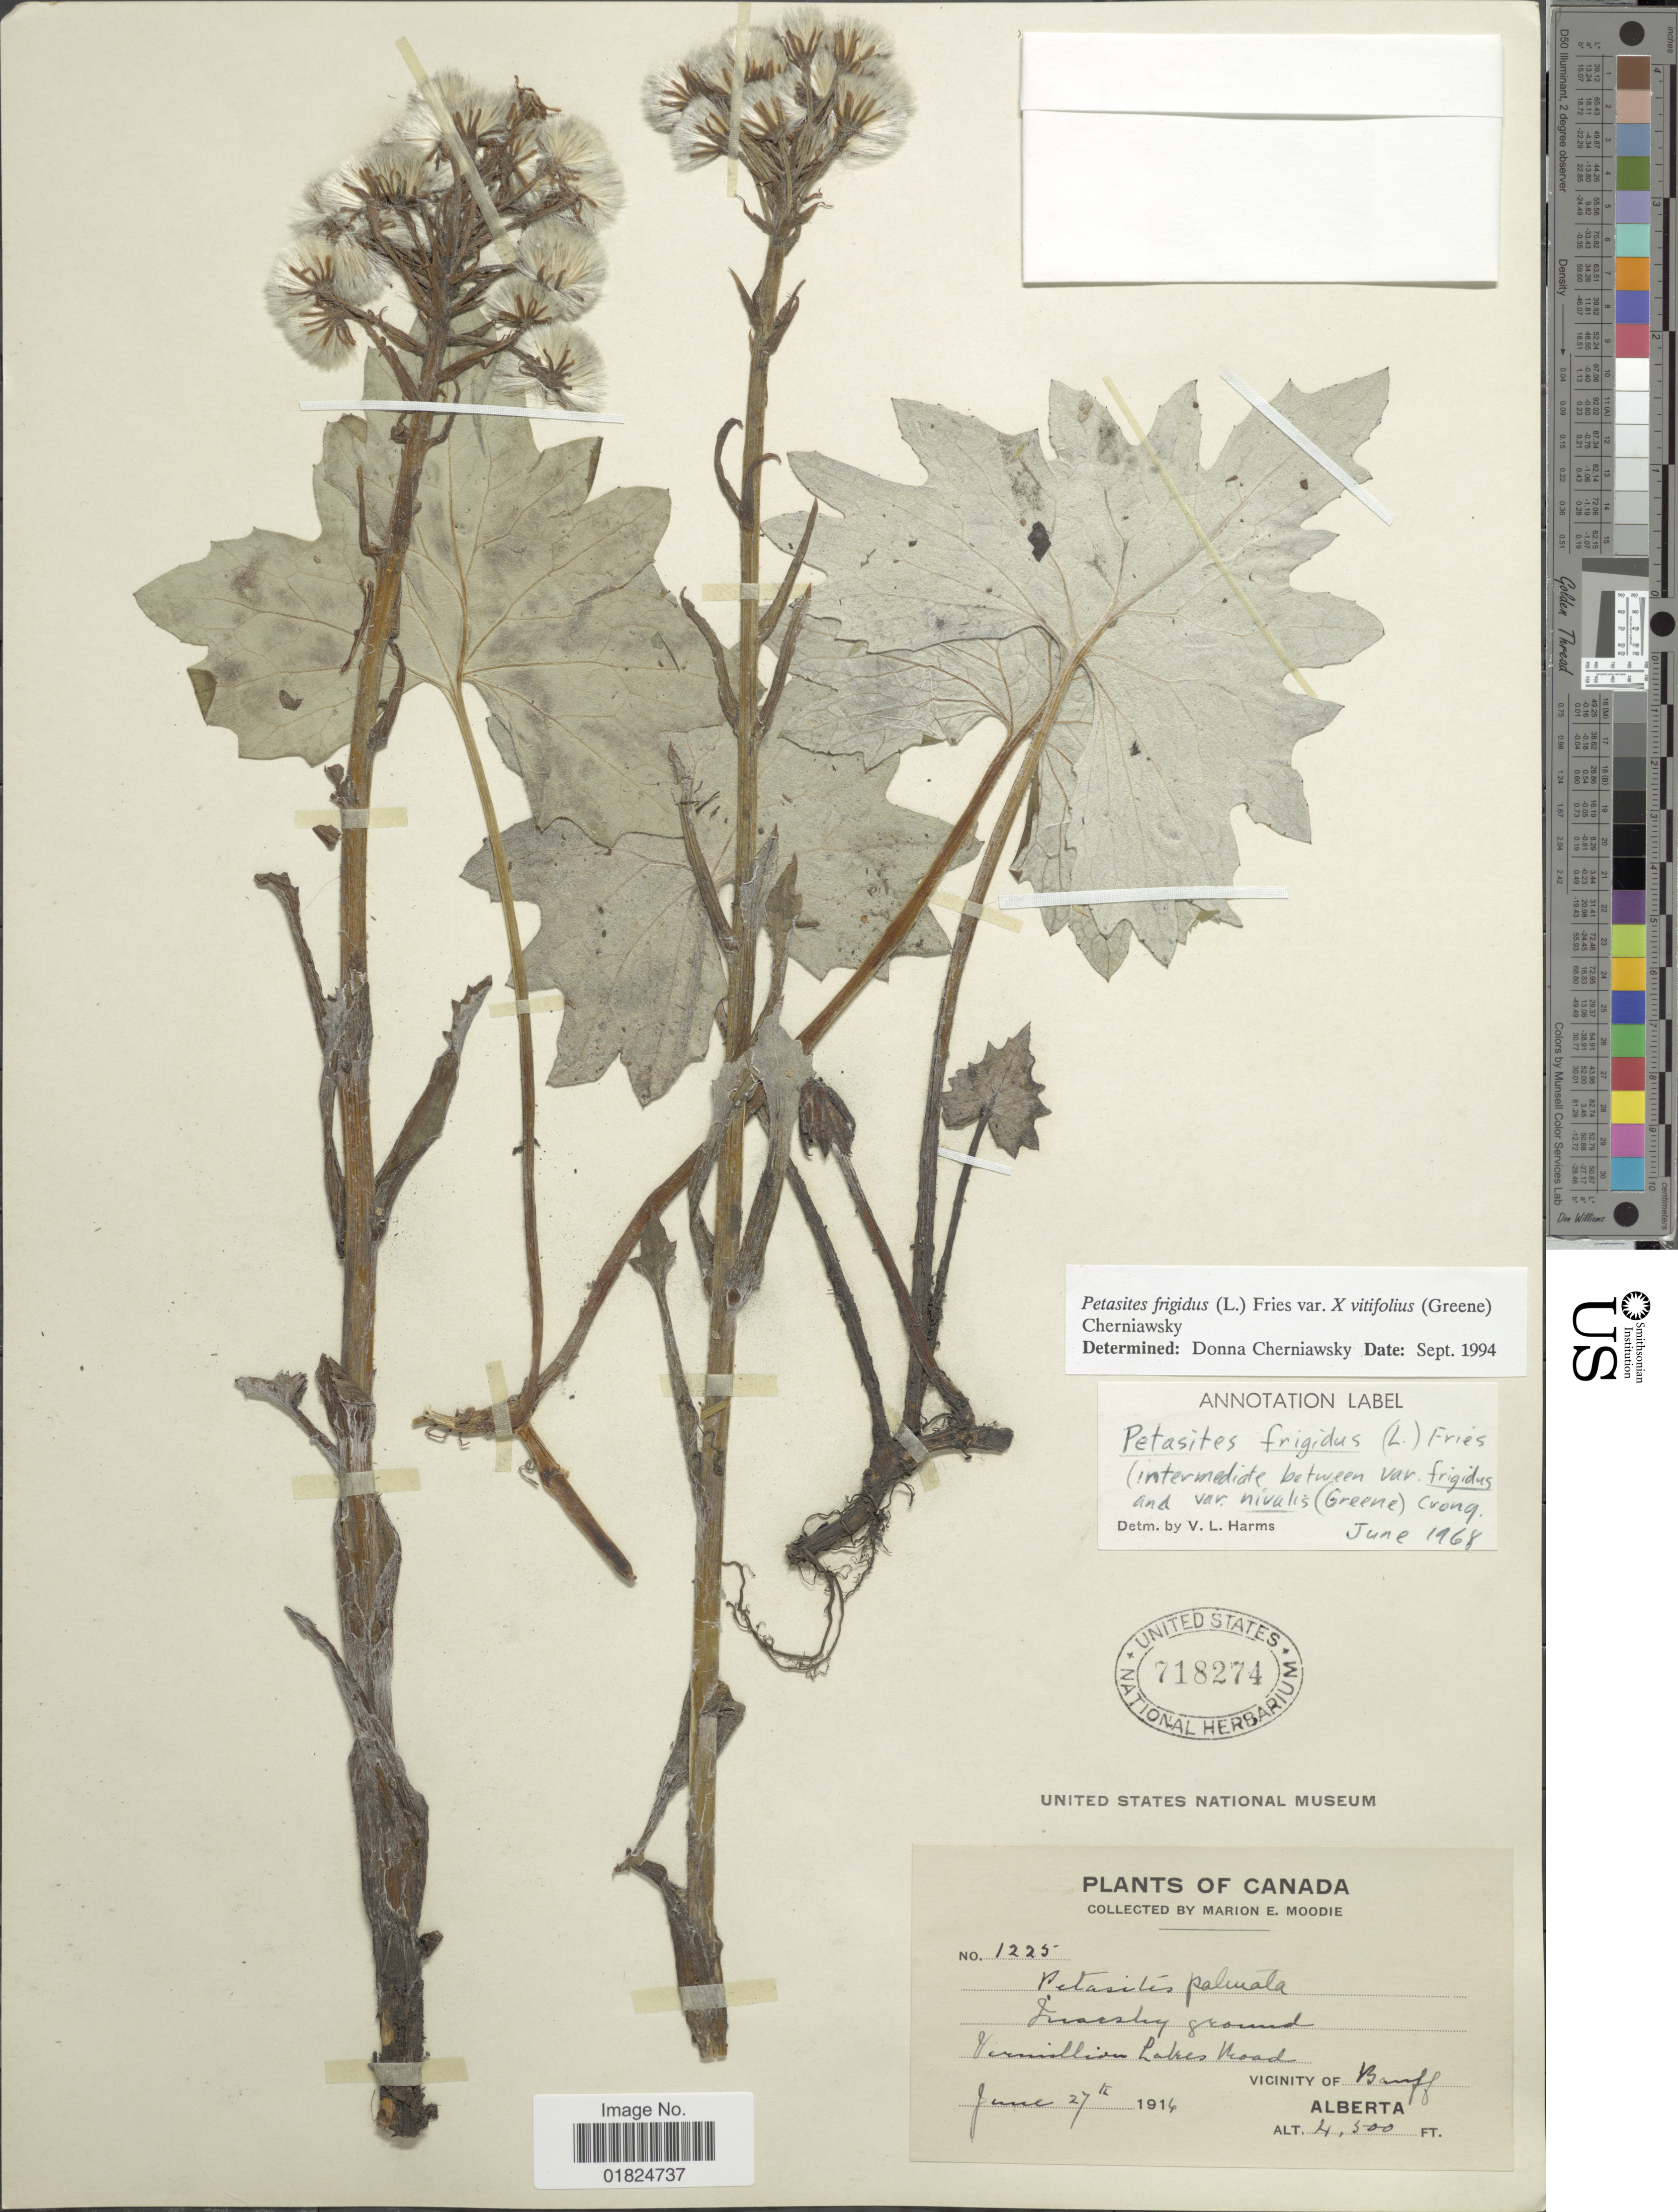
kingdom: Plantae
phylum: Tracheophyta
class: Magnoliopsida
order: Asterales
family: Asteraceae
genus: Petasites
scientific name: Petasites frigidus var. vitifolius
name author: (Greene) Cherniawsky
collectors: M. E. Moodie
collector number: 1225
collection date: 1916-06-27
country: Canada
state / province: Alberta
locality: Canada. Vicinity of Banff. Alberta. Vermillion Lakes Road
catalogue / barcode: US 718274